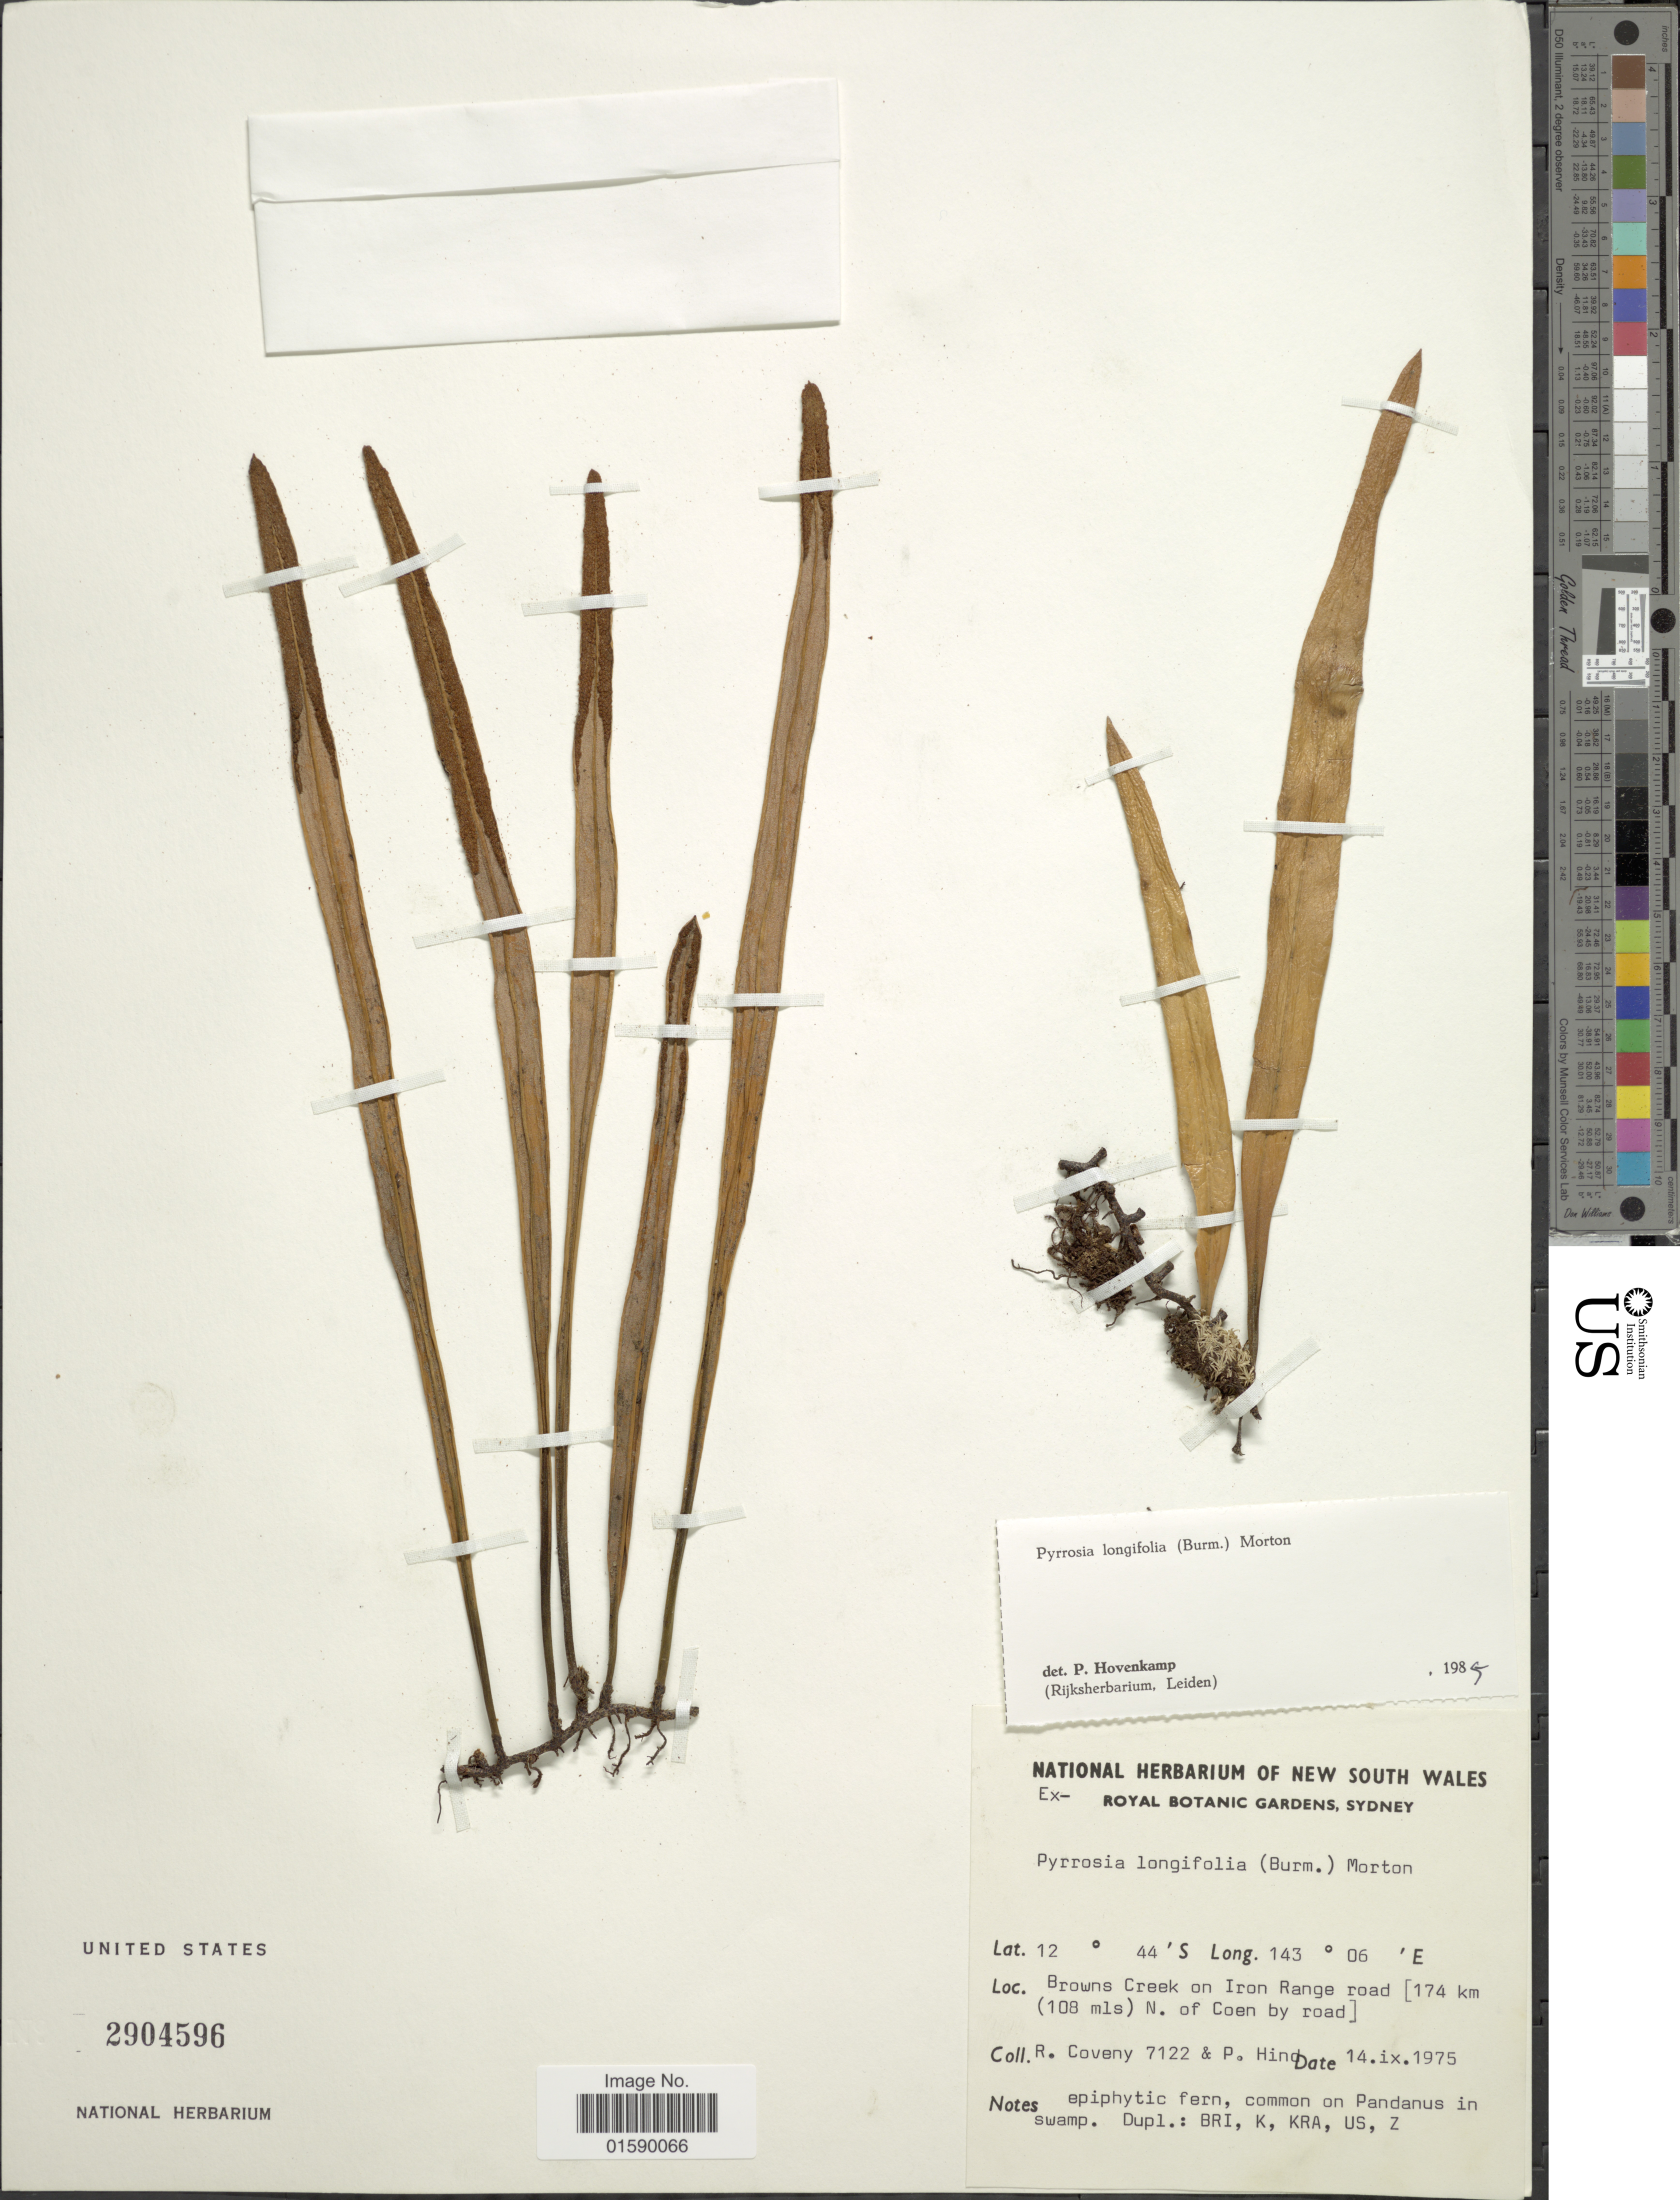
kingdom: Plantae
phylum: Tracheophyta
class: Polypodiopsida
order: Polypodiales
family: Polypodiaceae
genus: Pyrrosia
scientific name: Pyrrosia longifolia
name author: (Burm. f.) C.V. Morton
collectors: R. Coveny & P. Hind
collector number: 7122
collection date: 1975-09-14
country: Australia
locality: Browns Creek on Iron Range road [174 km (108mls) N. of Coen by road].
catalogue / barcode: US 2904596